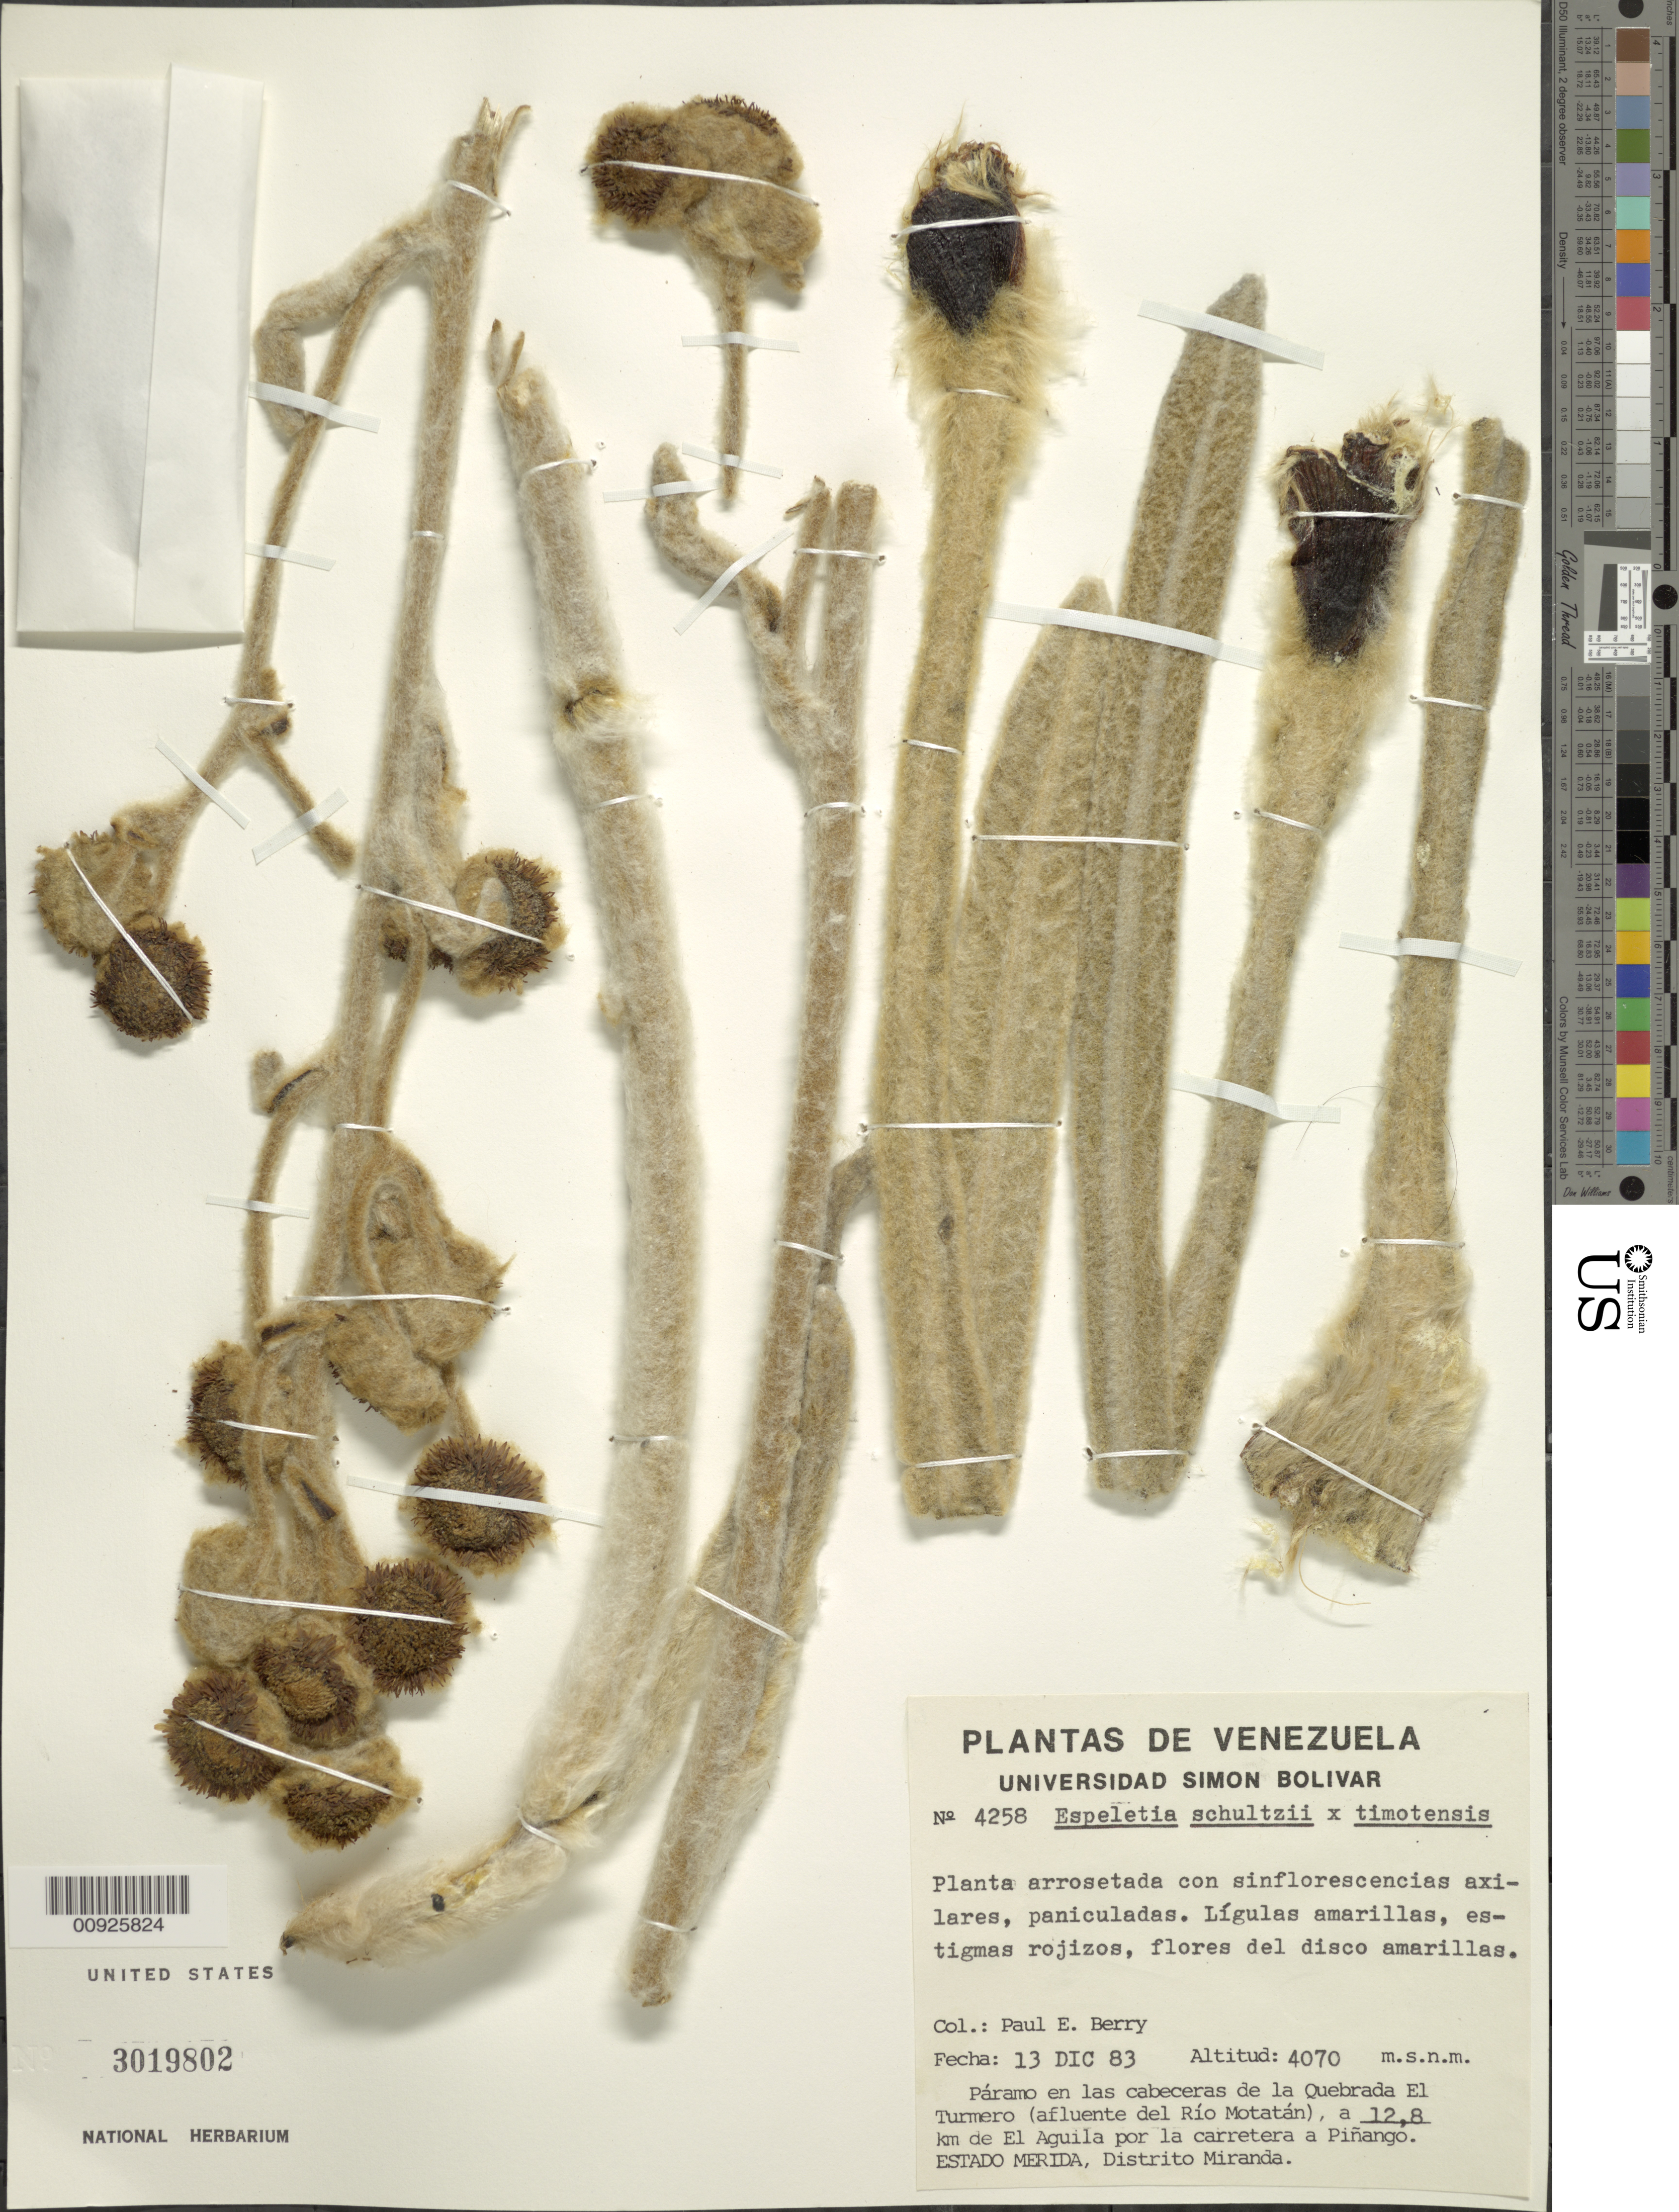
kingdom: Plantae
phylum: Tracheophyta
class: Magnoliopsida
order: Asterales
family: Asteraceae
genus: Espeletia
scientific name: Espeletia schultzii x E. timotensis Cuatrec.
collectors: P. E. Berry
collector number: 4258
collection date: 1983-12-13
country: Venezuela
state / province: Mérida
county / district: Miranda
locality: Páramo en las cabeceras de la Quebrada El Turmero (afluentes del Río Motatán), a 12.8 km de El Aguila por la carretera a Piñango.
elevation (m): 4070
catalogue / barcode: US 3019802